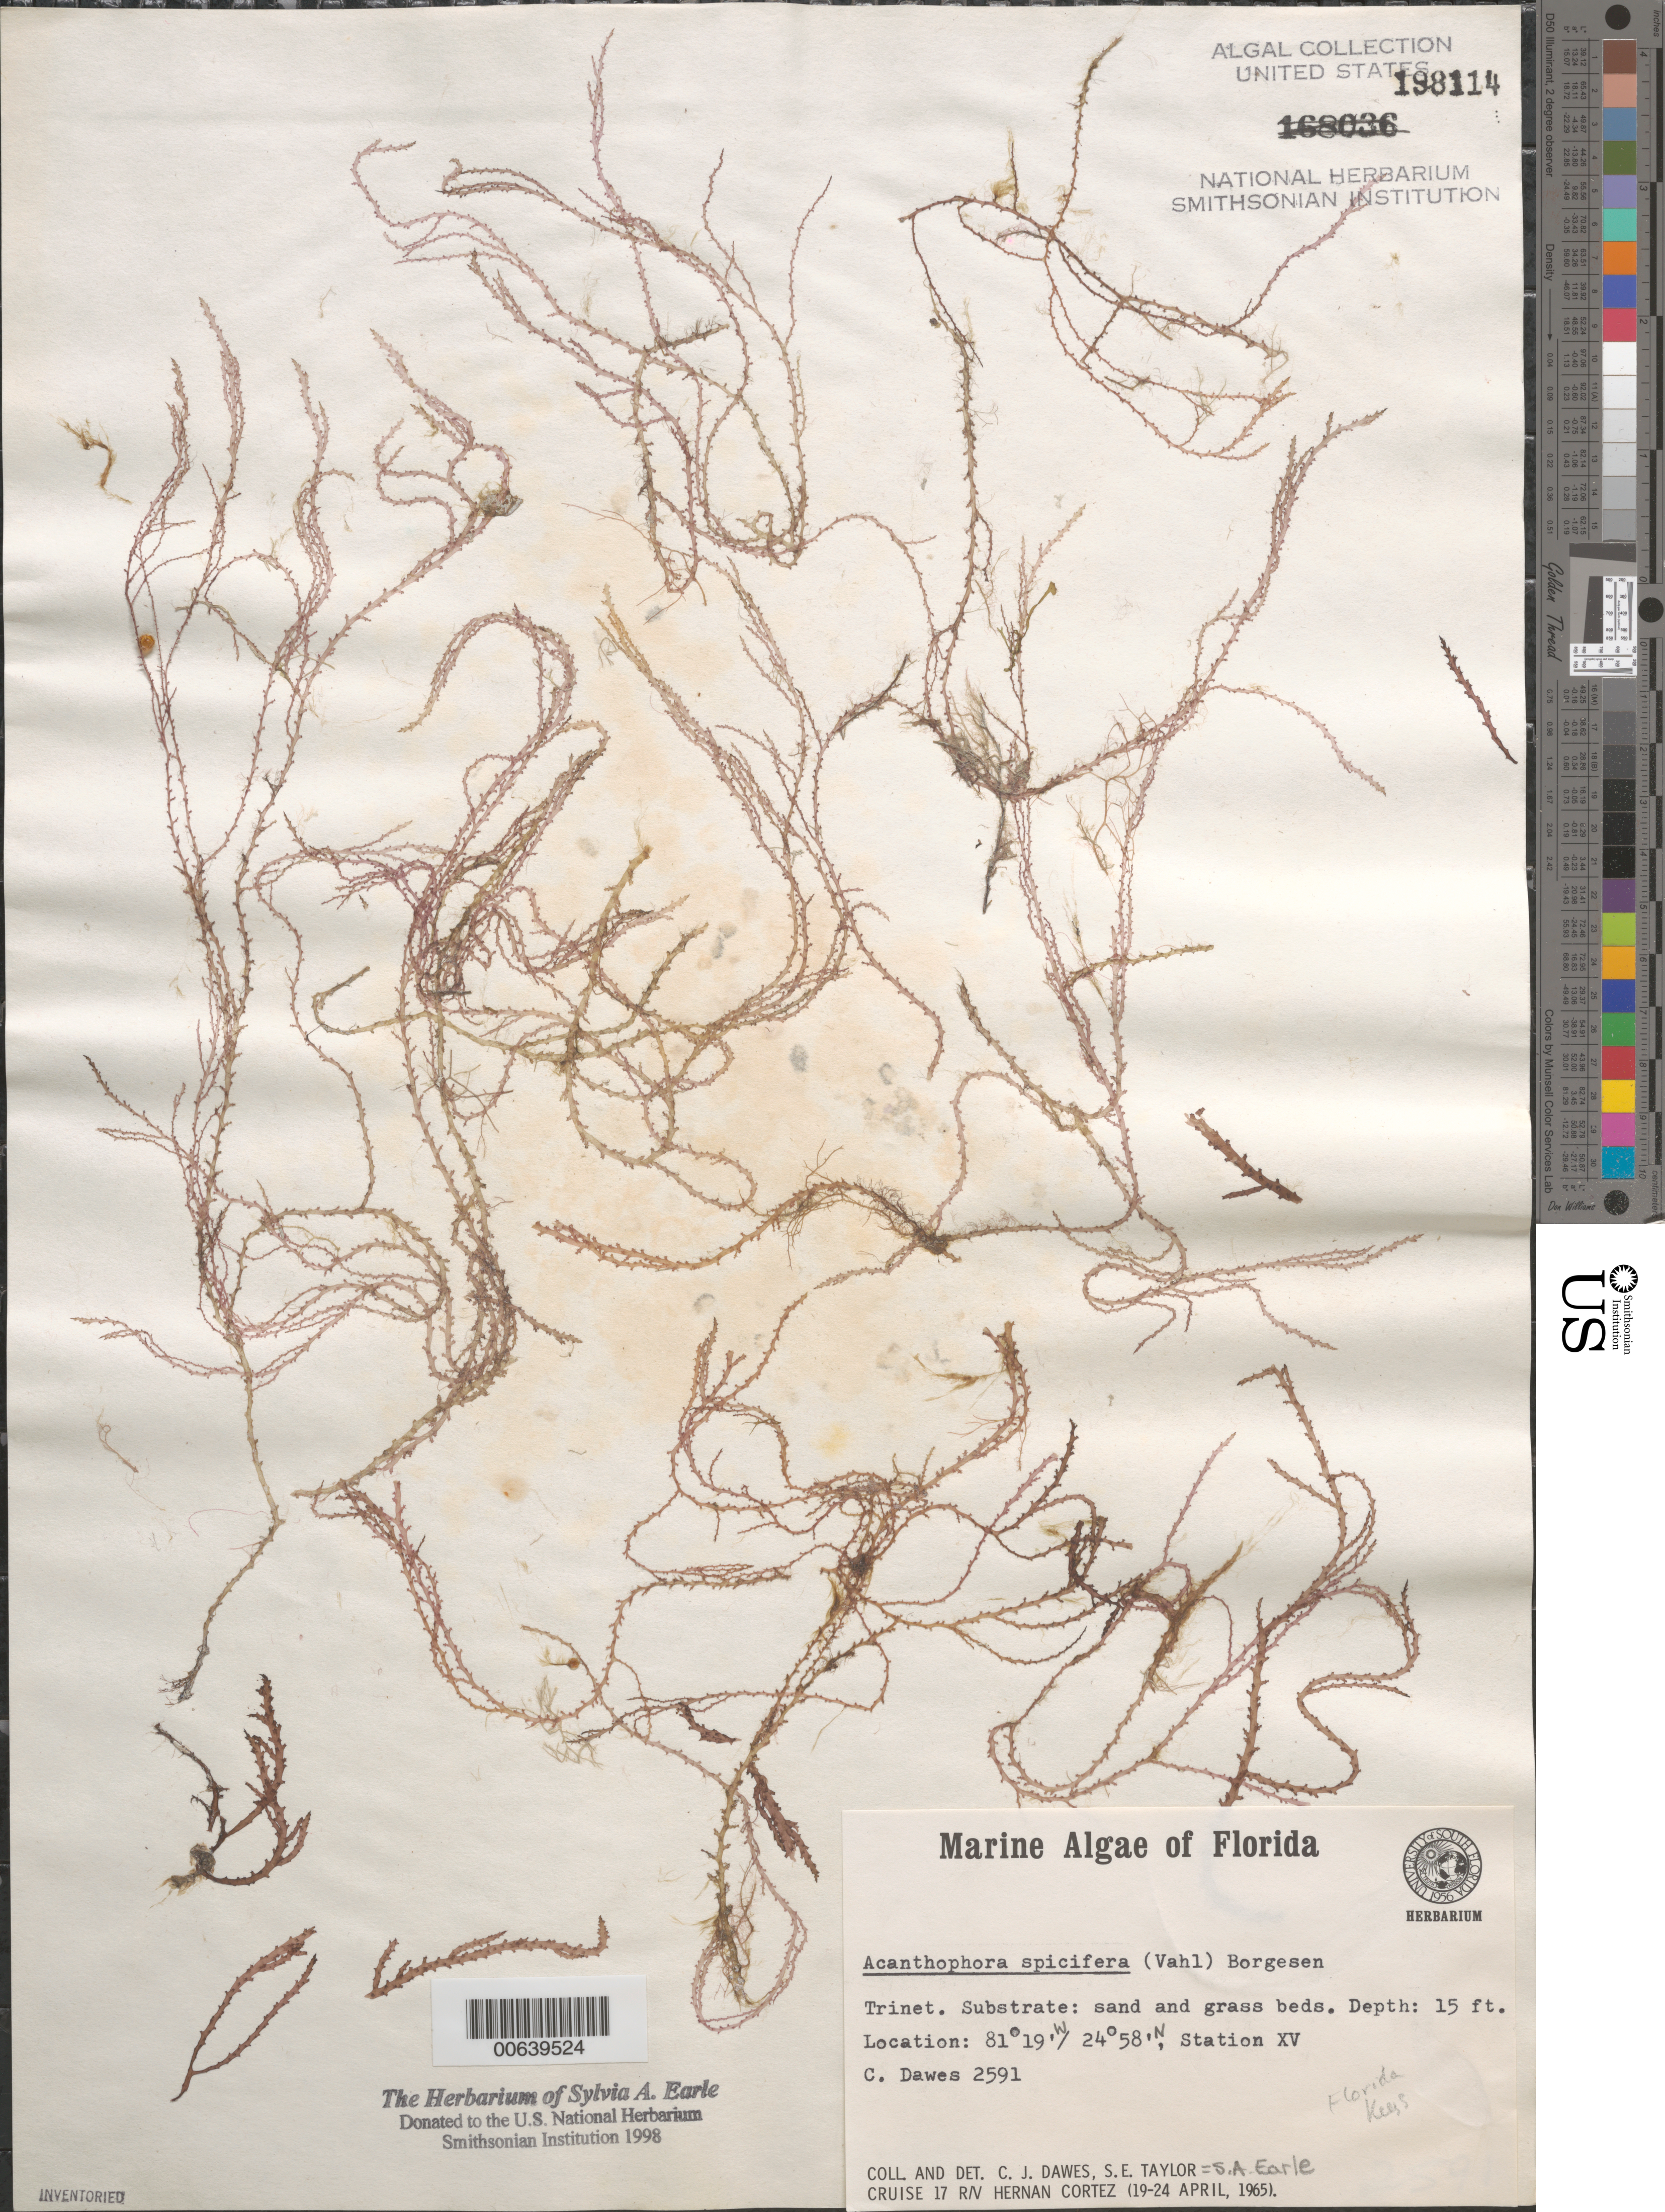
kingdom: Plantae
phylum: Rhodophyta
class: Florideophyceae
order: Ceramiales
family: Rhodomelaceae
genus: Acanthophora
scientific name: Acanthophora spicifera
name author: (Vahl) Børgesen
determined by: Dawes, C. J.; Earle, S. A.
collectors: C. Dawes & S. A. Earle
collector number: Cjd 2591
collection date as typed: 19 Apr 1965 to 24 Apr 1965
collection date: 1965-04-19/1965-04-24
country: United States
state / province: Florida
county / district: Monroe County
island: Florida Keys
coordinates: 24 58' N, 81 19' W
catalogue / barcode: US 198114